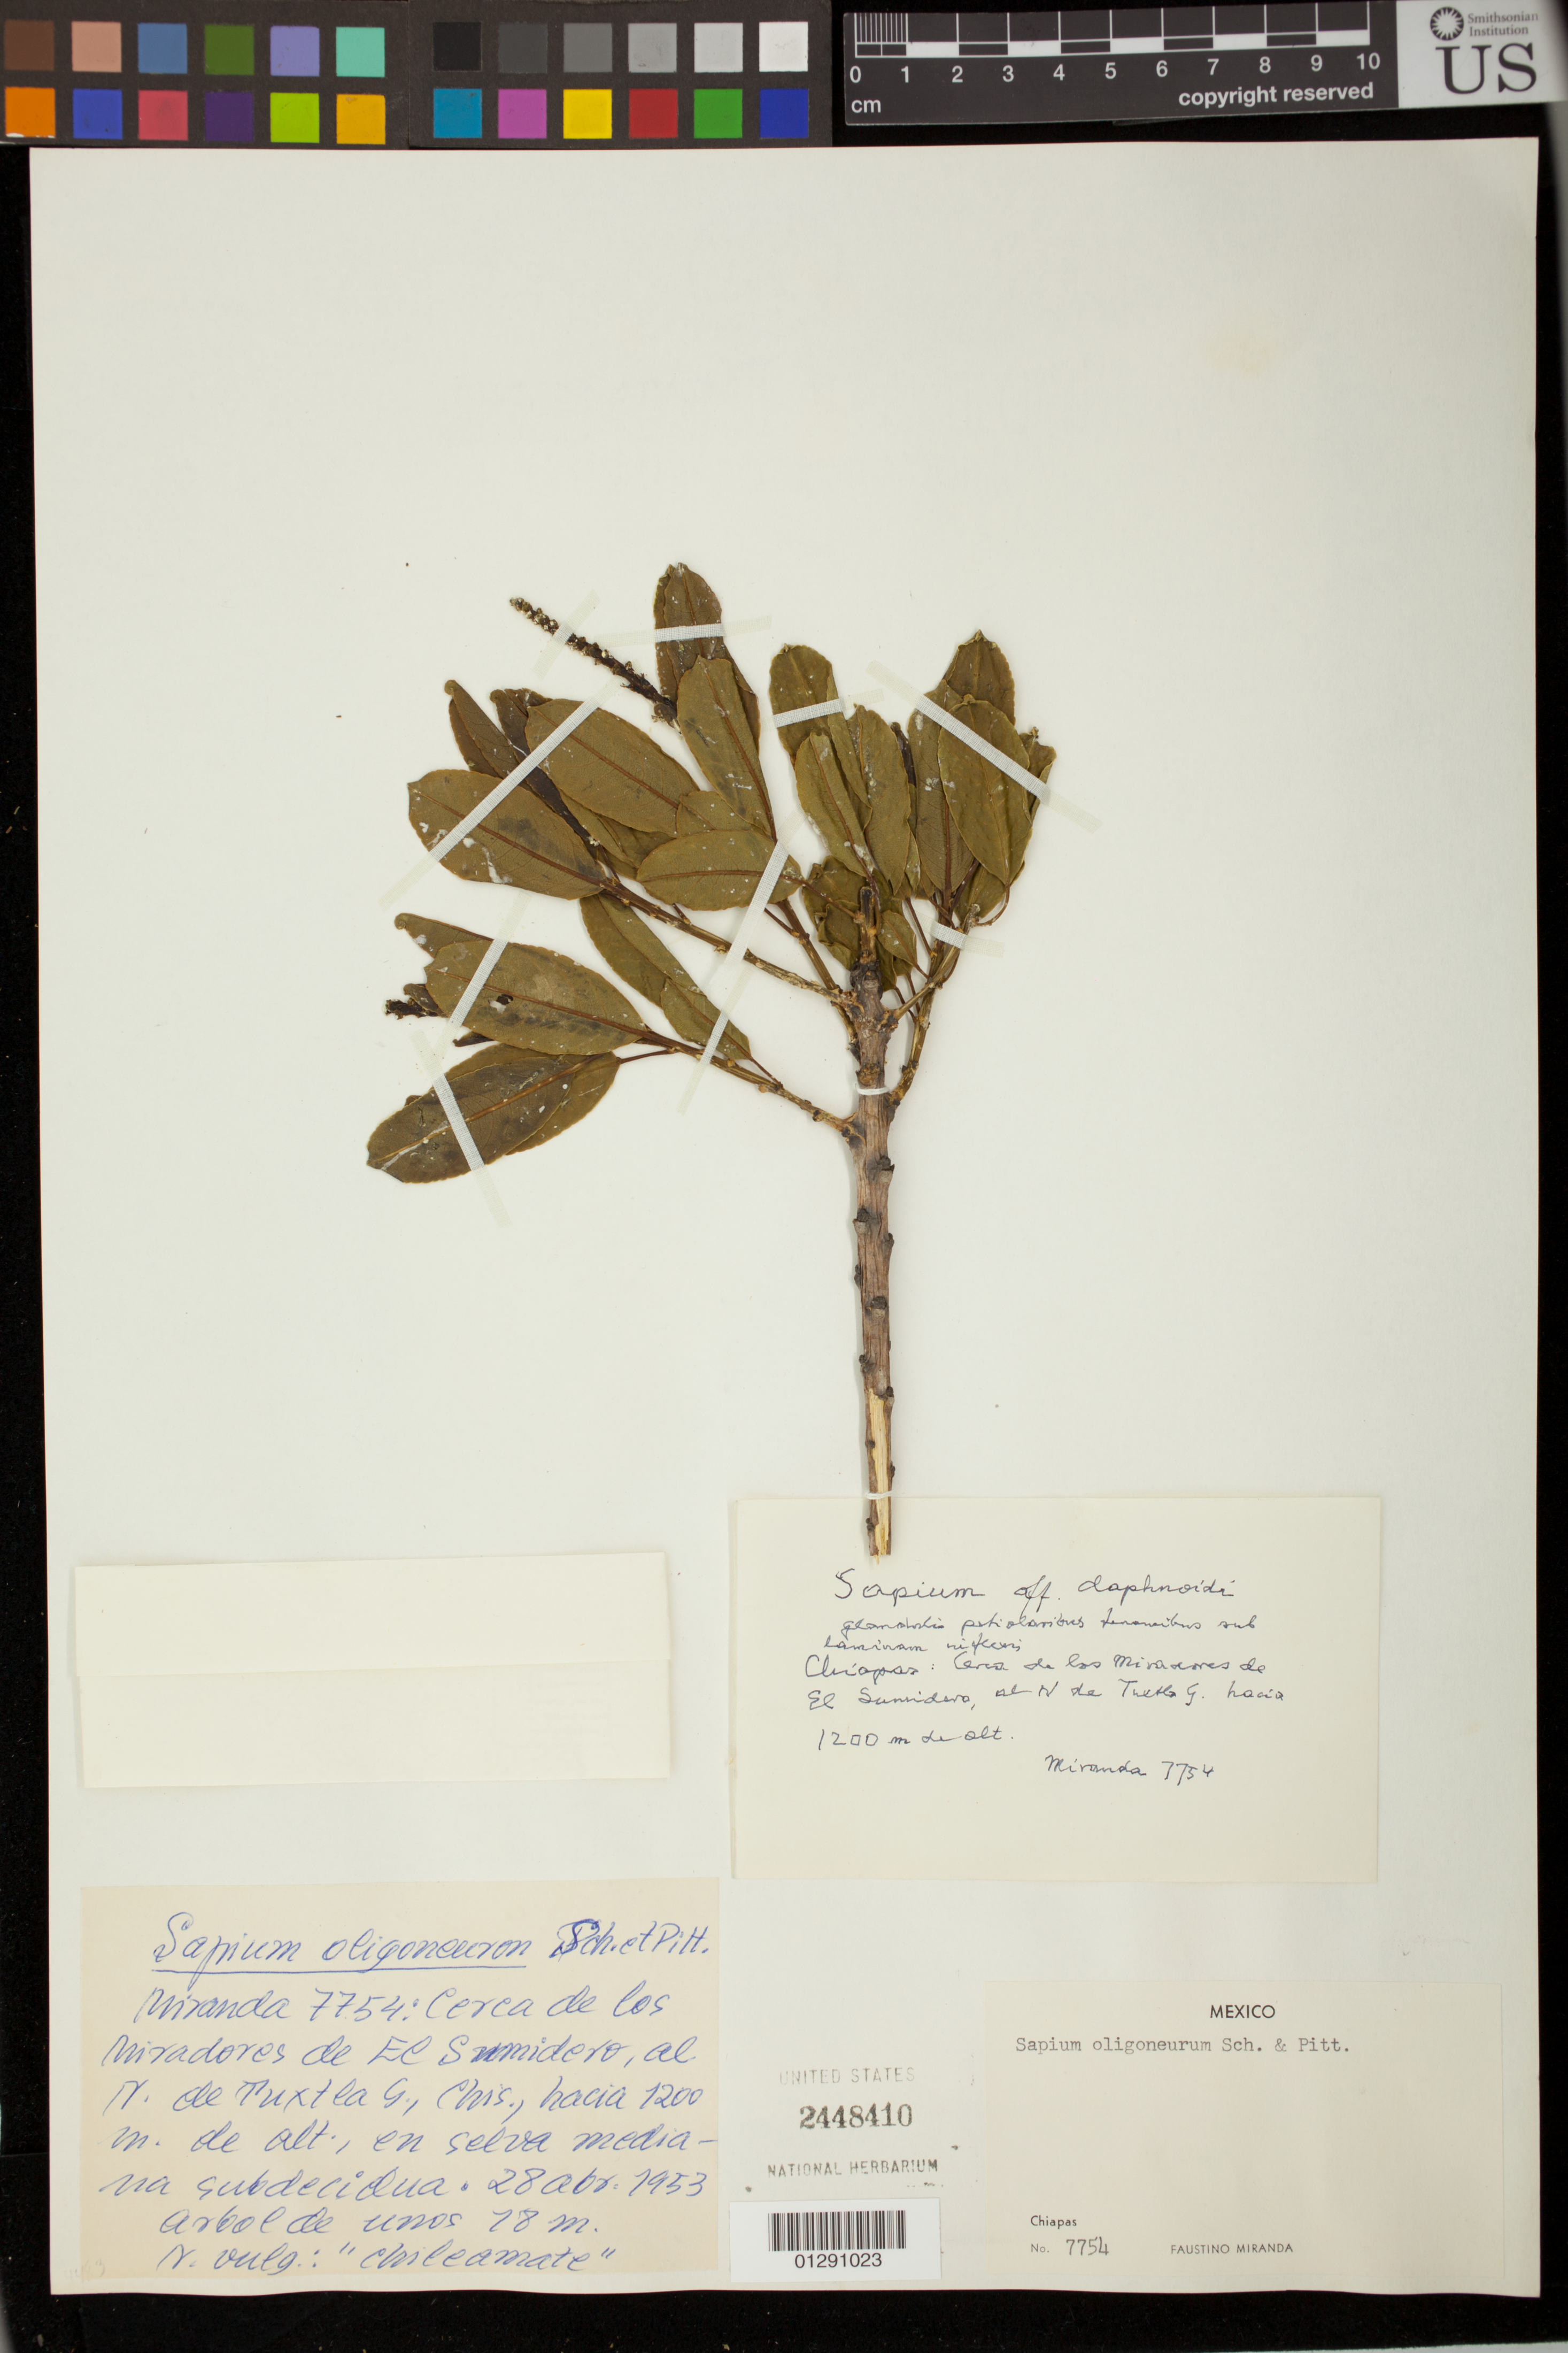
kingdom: Plantae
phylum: Tracheophyta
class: Magnoliopsida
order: Malpighiales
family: Euphorbiaceae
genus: Sapium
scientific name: Sapium daphnoides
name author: Griseb.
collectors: F. Miranda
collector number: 7754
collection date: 1953-04-28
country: Mexico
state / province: Chiapas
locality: Miranda, cerca de los Miradores de El Sumidero, al N. de Tuxtla G., en selva mediana subdecidua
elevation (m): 1200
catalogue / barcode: US 2448410